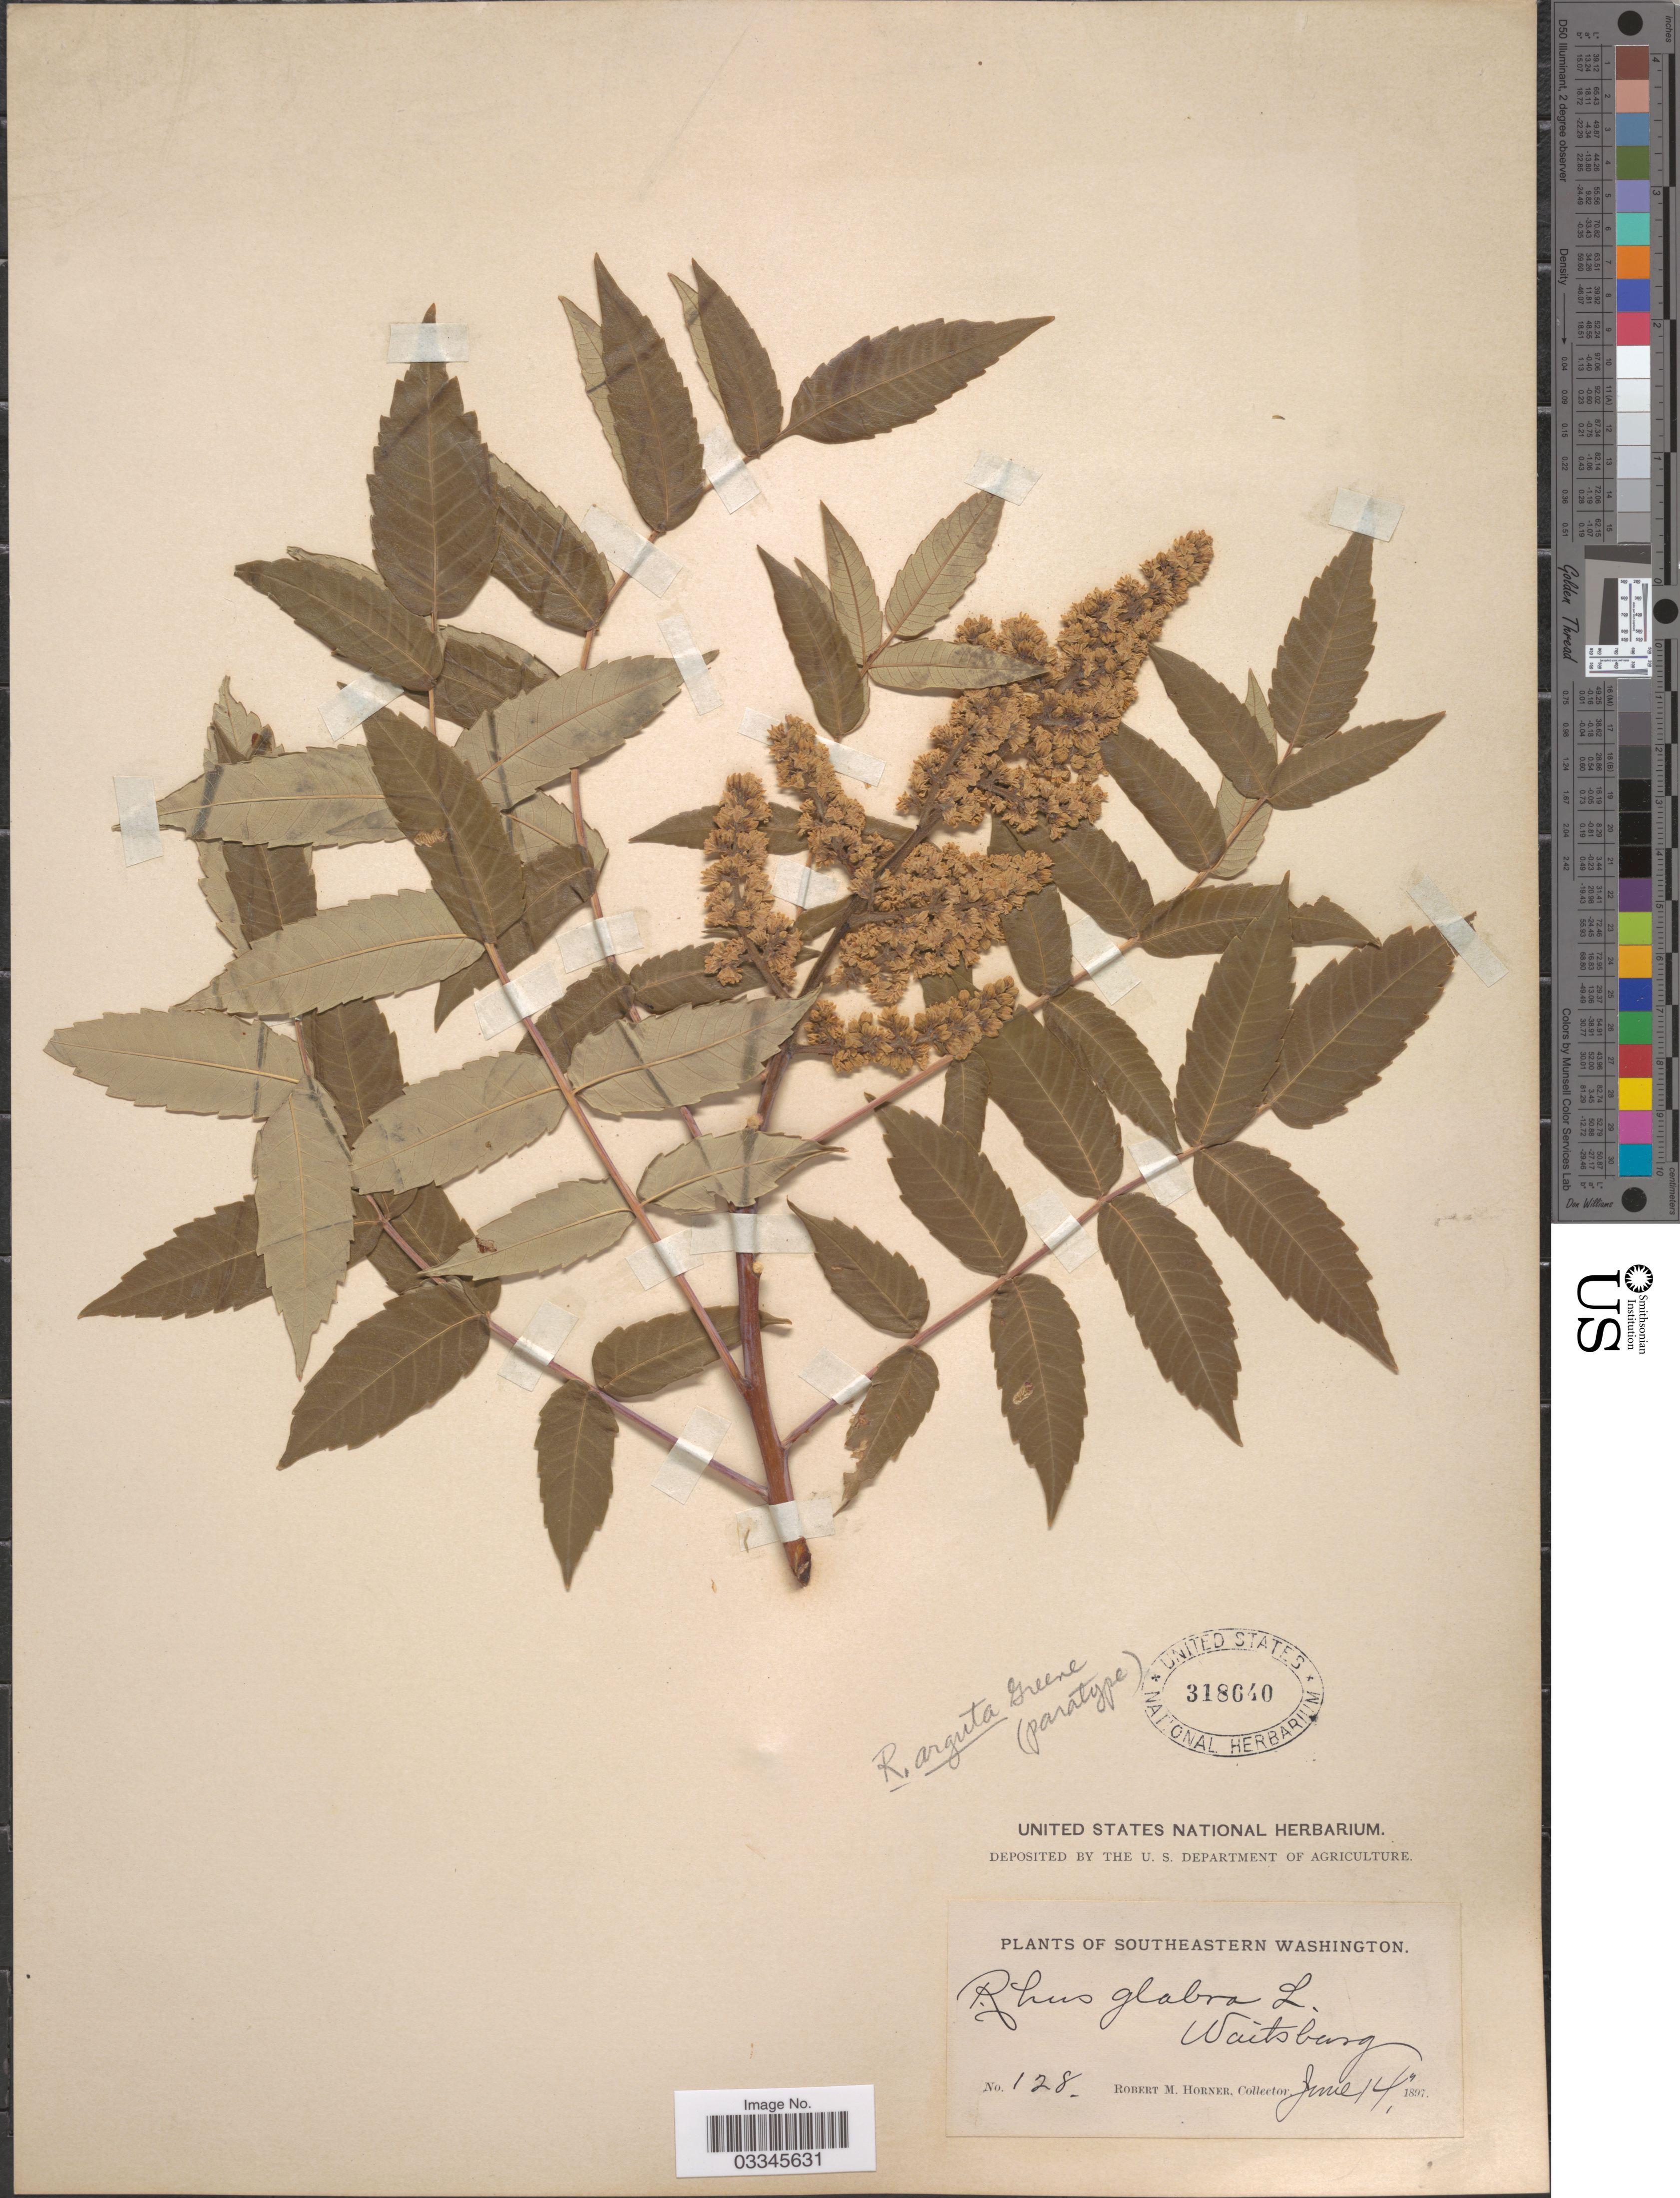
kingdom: Plantae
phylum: Tracheophyta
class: Magnoliopsida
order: Sapindales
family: Anacardiaceae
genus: Rhus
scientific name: Rhus arguta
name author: Greene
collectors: R. Horner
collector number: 128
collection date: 1897-06-14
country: United States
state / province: Washington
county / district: Walla Walla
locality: Southeastern Washington. Waitsburg.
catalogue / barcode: US 318640